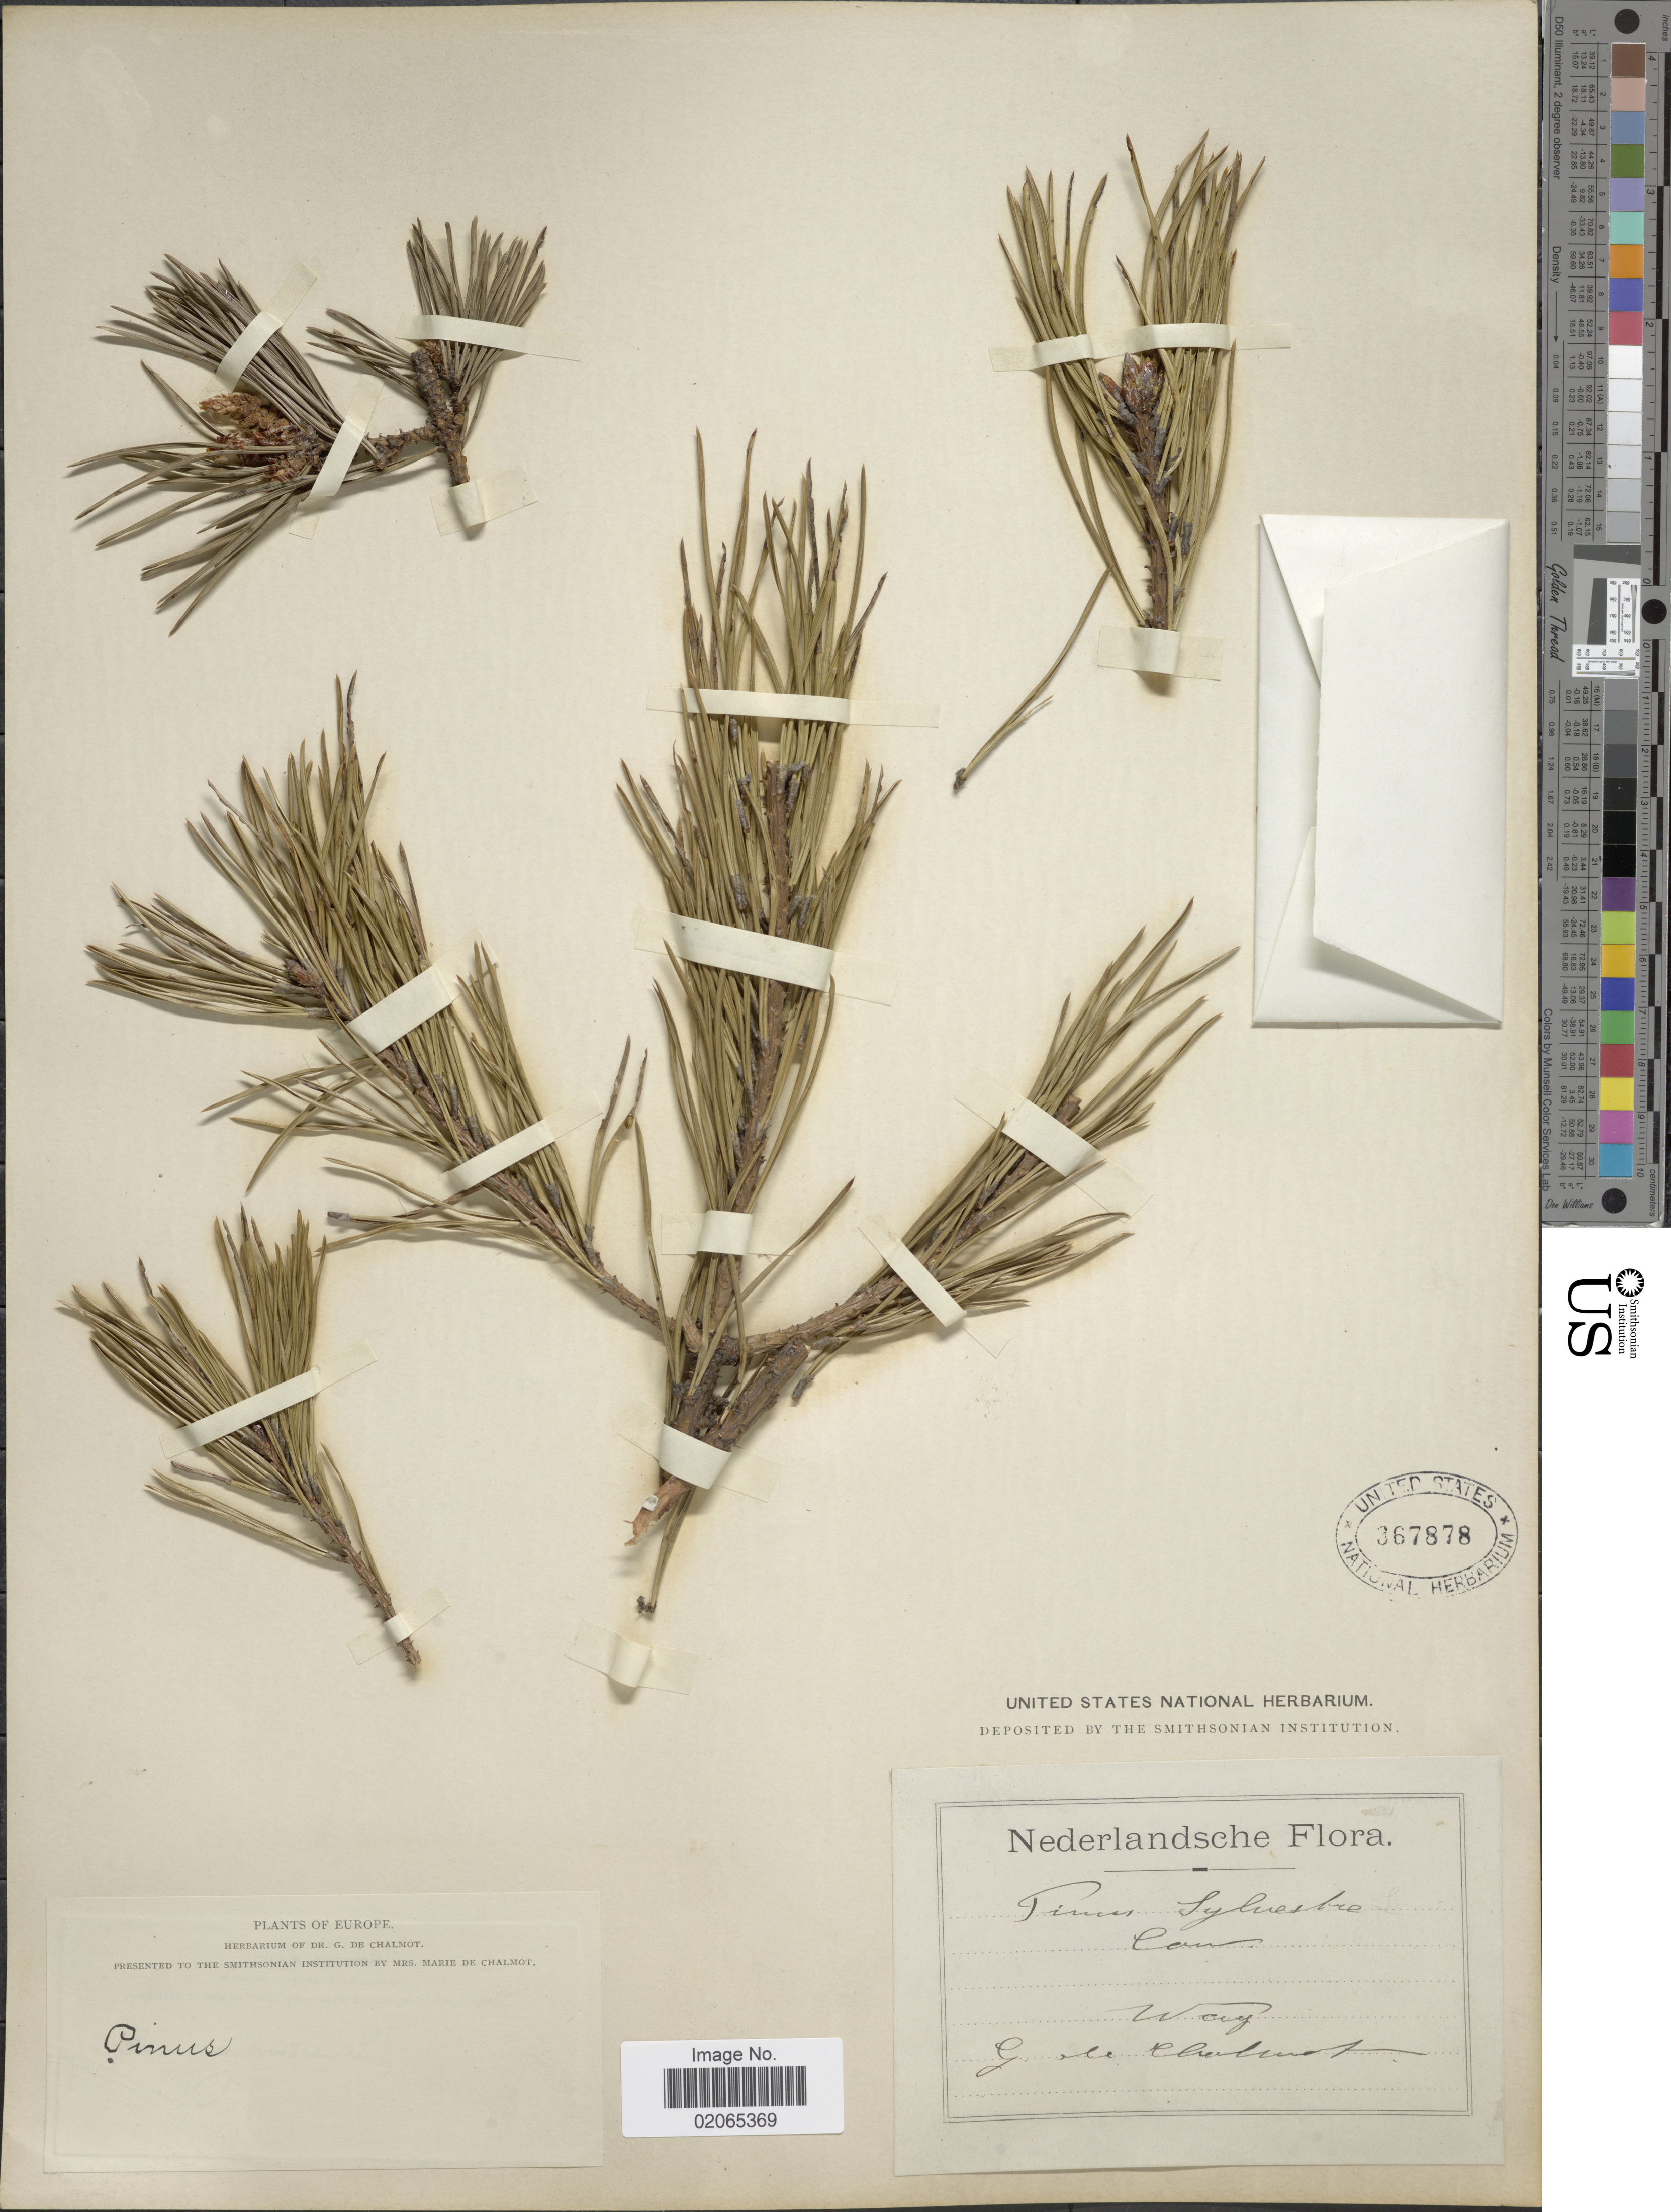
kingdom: Plantae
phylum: Tracheophyta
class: Pinopsida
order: Pinales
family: Pinaceae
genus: Pinus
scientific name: Pinus sylvestris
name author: L.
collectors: G. de Chalmot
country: Netherlands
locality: Way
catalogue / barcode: US 367878